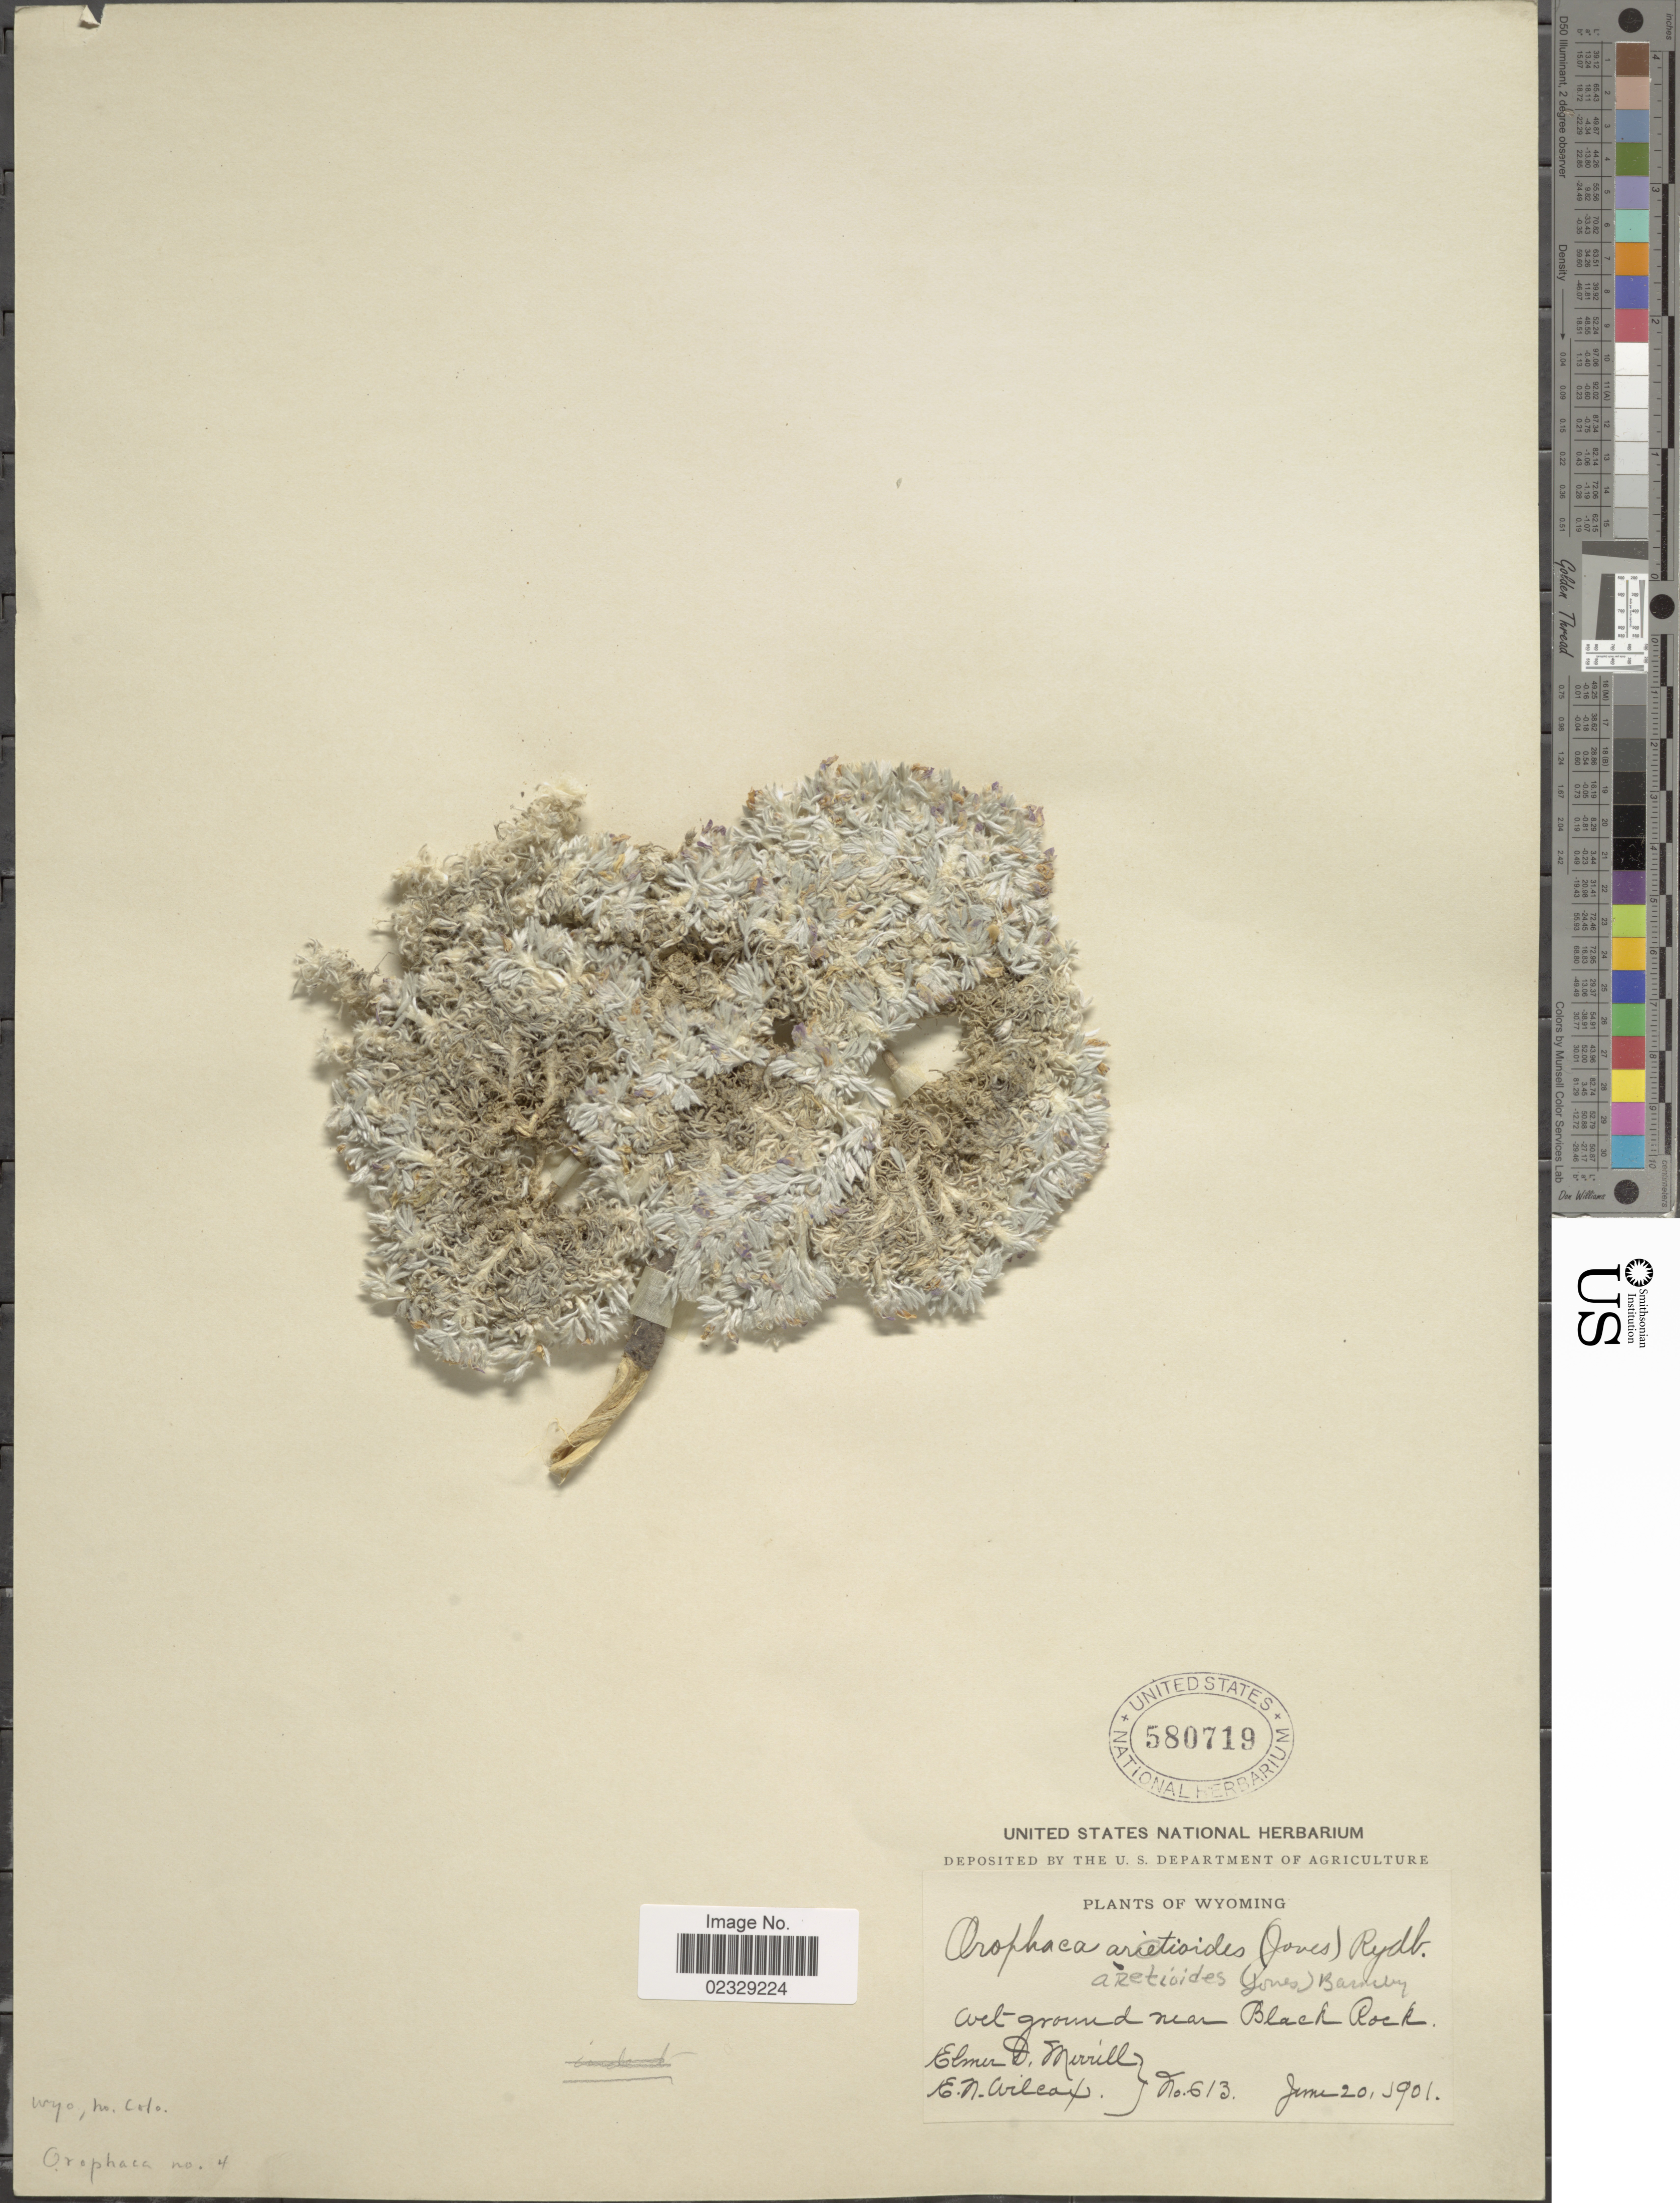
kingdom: Plantae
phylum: Tracheophyta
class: Magnoliopsida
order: Fabales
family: Fabaceae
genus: Astragalus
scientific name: Astragalus aretioides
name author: (M.E. Jones) Barneby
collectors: E. D. Merrill & E. Wilcox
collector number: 613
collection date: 1901-06-20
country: United States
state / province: Wyoming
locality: Wet ground near Black Rock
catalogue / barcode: US 580719